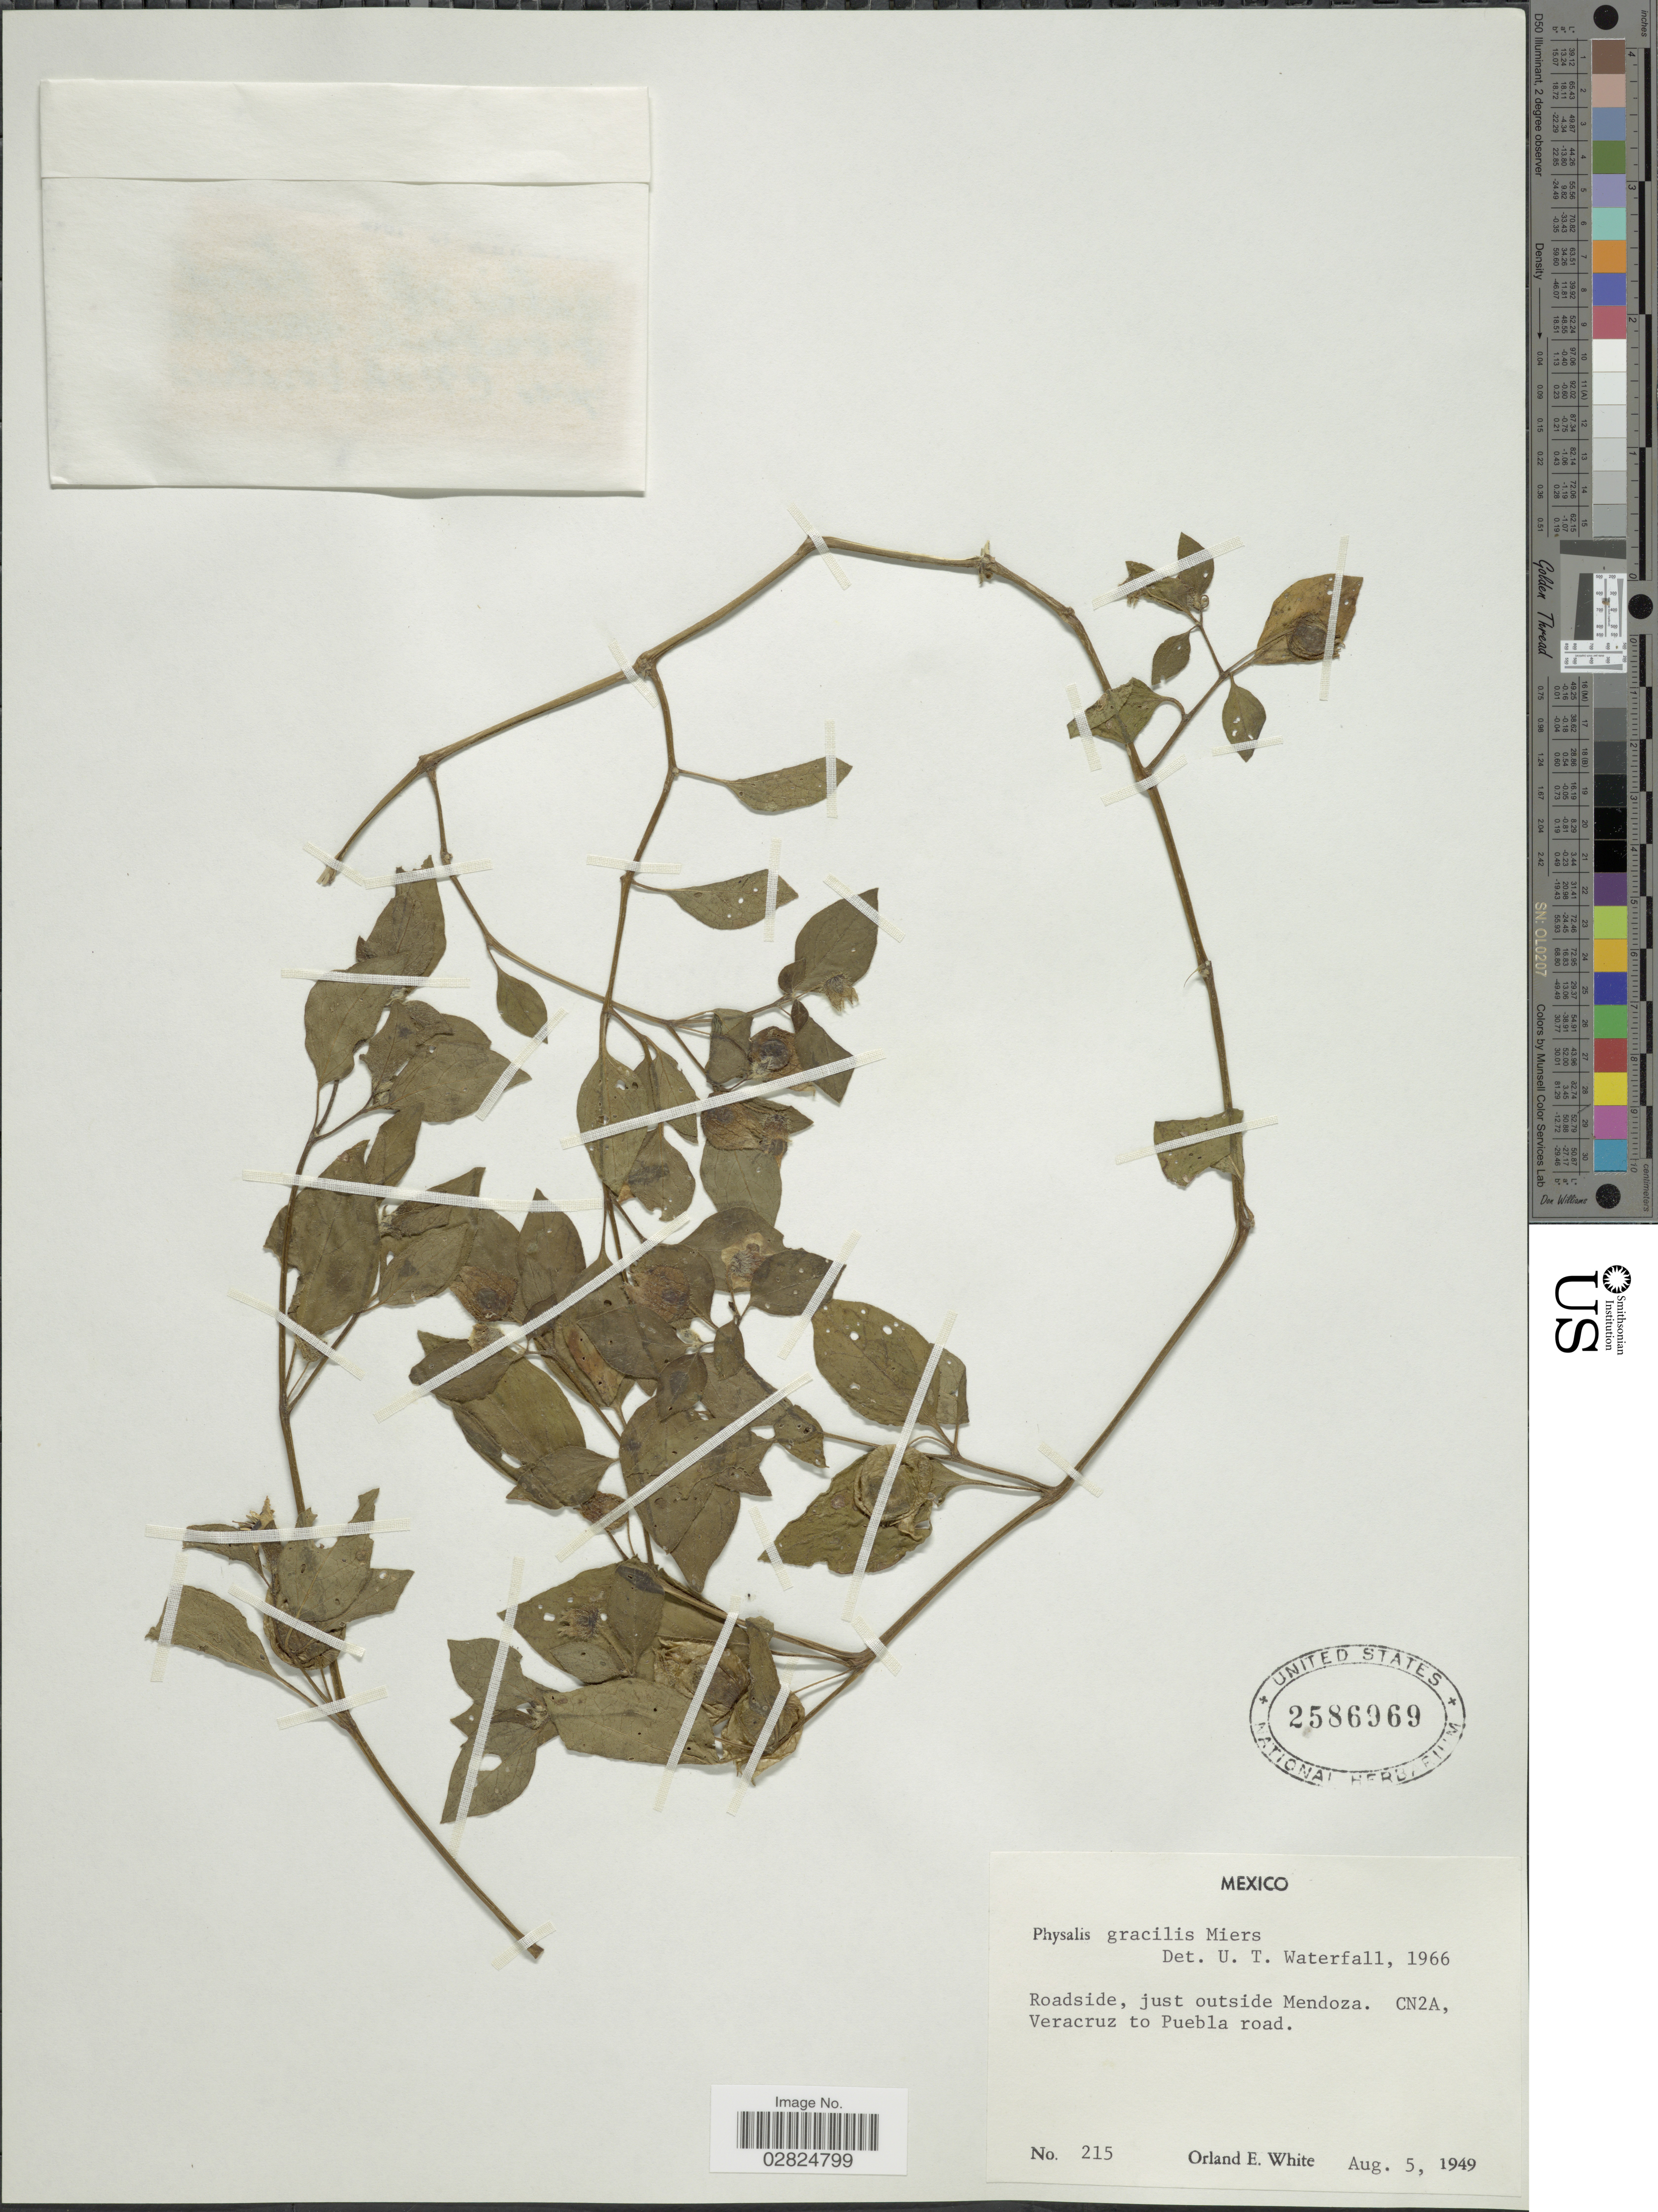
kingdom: Plantae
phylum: Tracheophyta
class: Magnoliopsida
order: Solanales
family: Solanaceae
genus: Physalis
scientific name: Physalis gracilis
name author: Miers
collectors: O. E. White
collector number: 215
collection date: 1949-08-05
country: Mexico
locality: Roadside, just outside Mendoza. CN2A, Veracruz to Puebla road.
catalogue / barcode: US 2586969